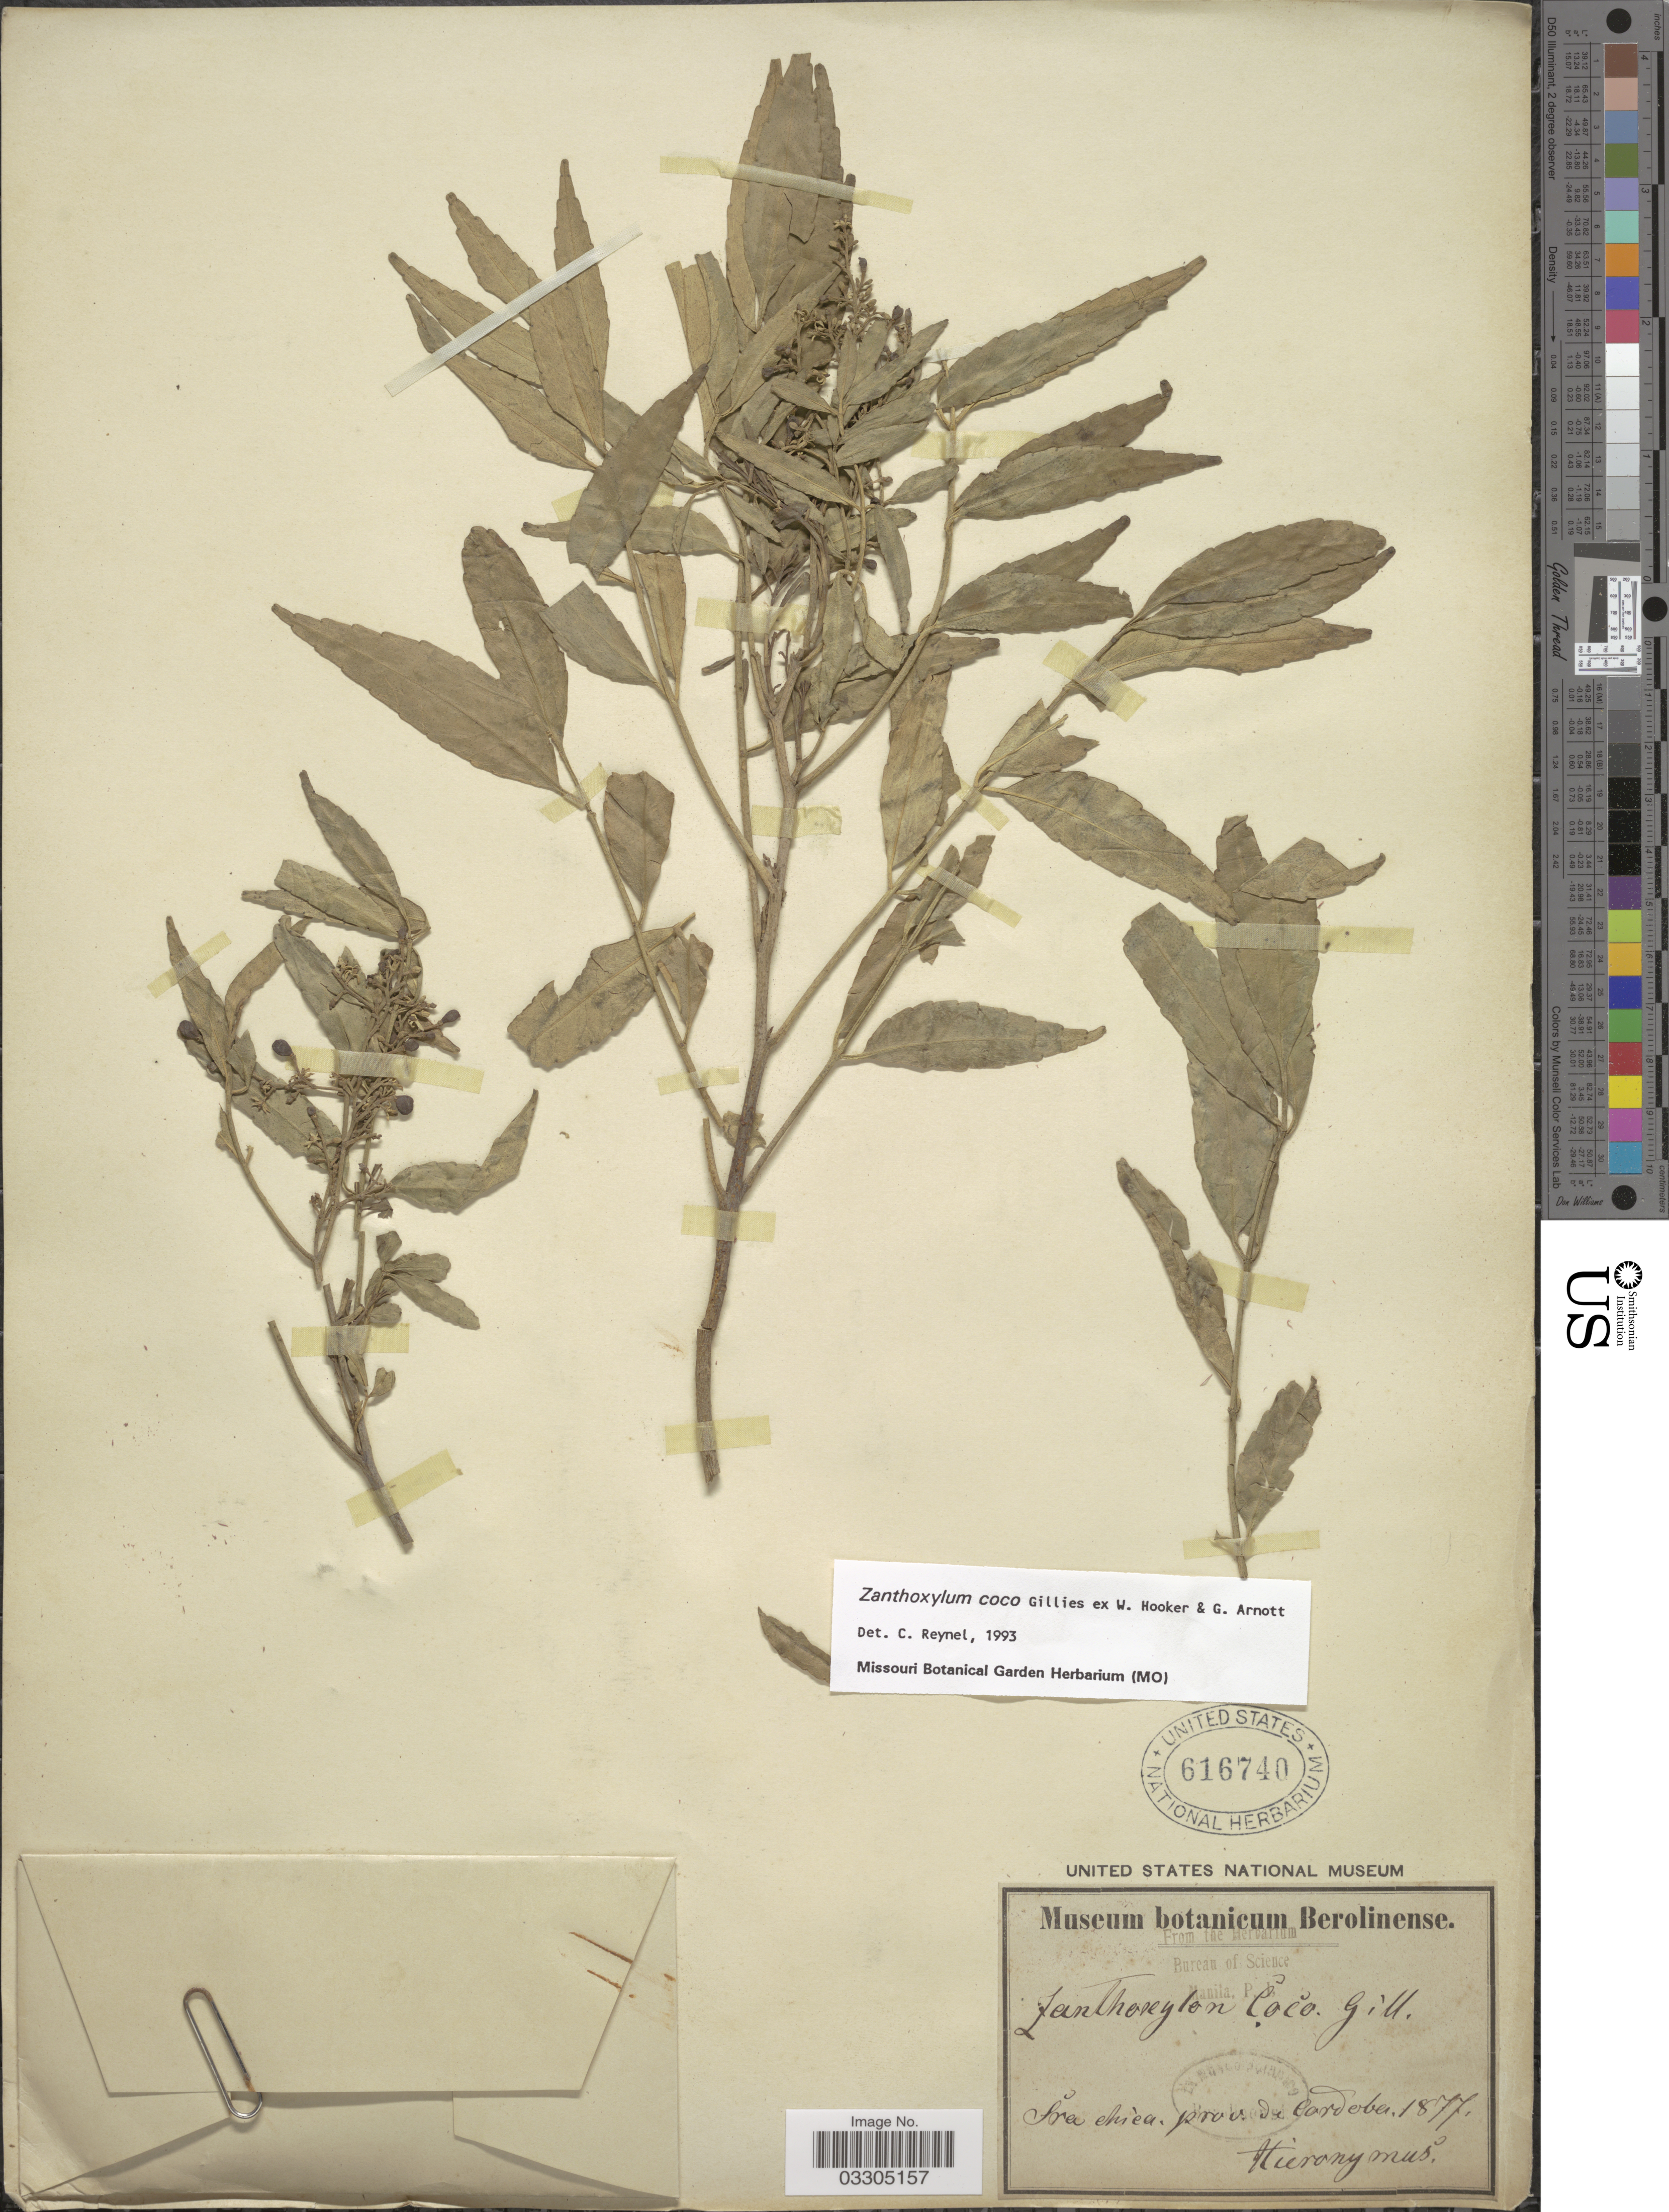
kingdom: Plantae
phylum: Tracheophyta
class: Magnoliopsida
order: Sapindales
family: Rutaceae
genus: Zanthoxylum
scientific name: Zanthoxylum coco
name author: Hook. & Arn.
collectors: -. Hieronymus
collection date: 1877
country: Argentina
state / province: Cordoba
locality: Sra Chica. Prov. de Cordoba.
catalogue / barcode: US 616740